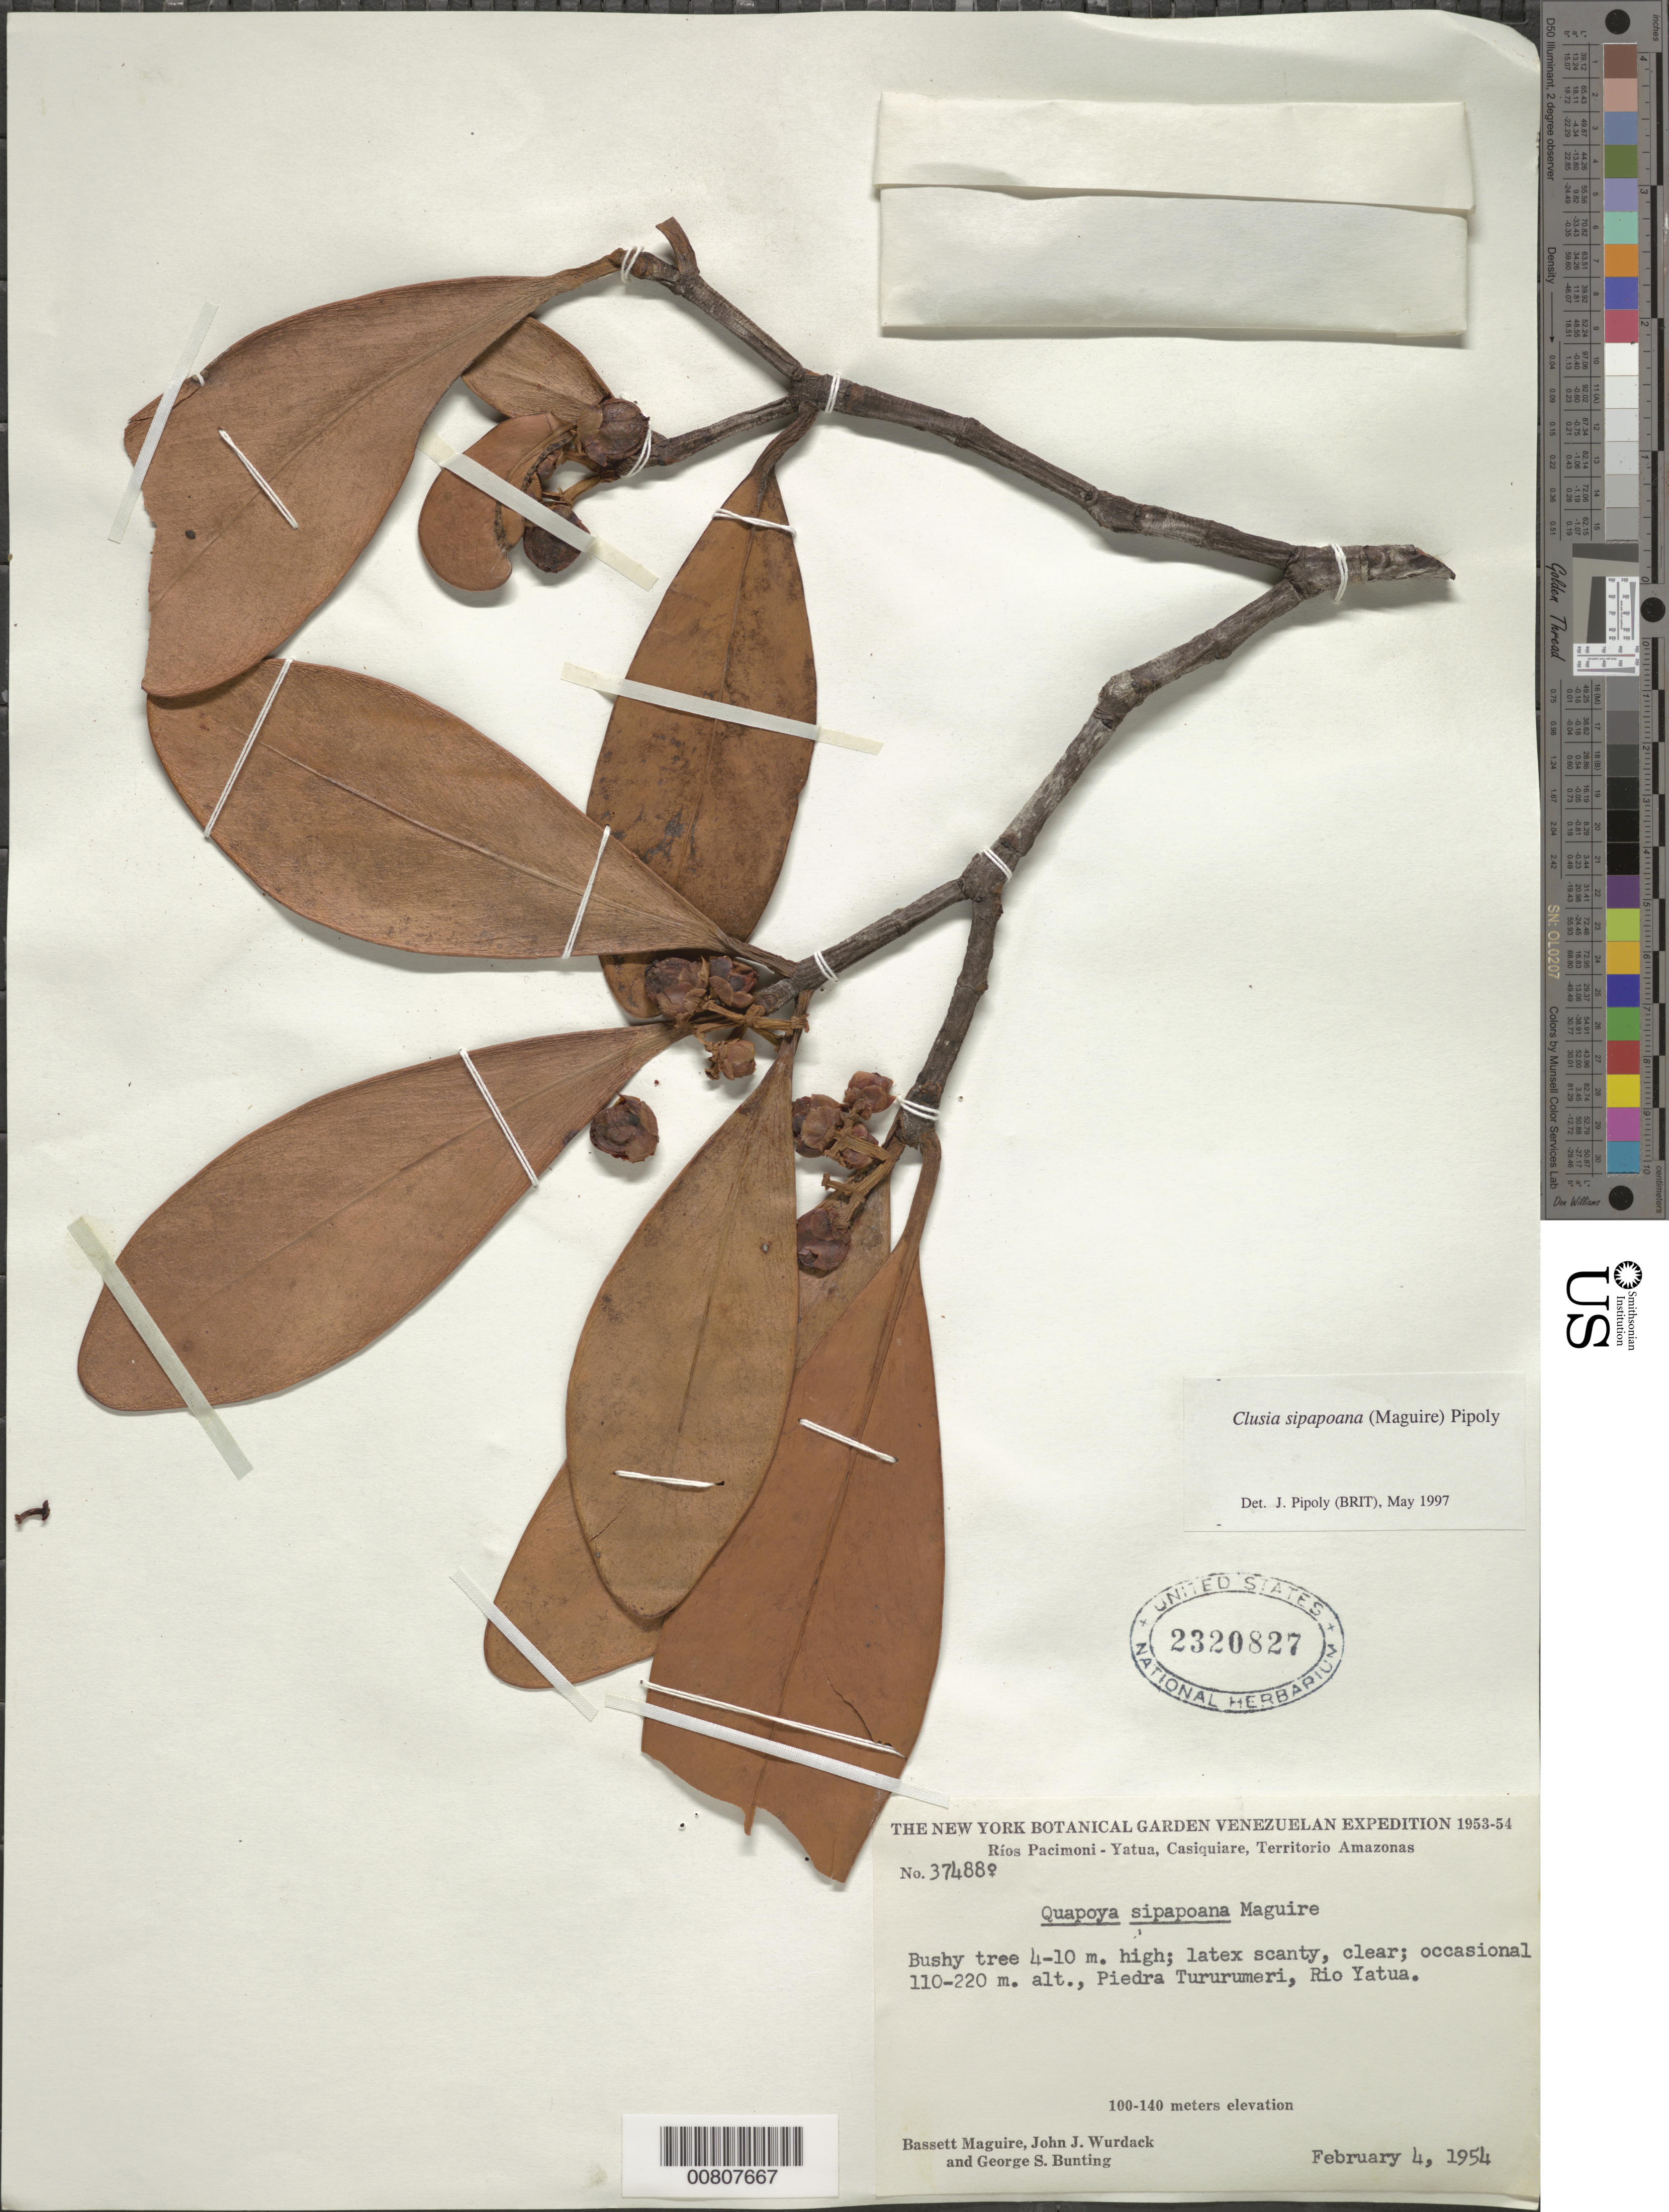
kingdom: Plantae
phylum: Tracheophyta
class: Magnoliopsida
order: Malpighiales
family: Clusiaceae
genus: Clusia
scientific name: Clusia sipapoana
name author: (Maguire) Pipoly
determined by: Pipoly, J. J., III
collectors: B. Maguire, J. J. Wurdack & G. S. Bunting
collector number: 37488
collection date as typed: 4-Feb-54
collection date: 1954-02-04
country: Venezuela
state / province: Amazonas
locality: Río Yatua-Pacimoni, Casiquiare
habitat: Piedra Tururumeri, Rio Yatua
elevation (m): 110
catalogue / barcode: US 2320827